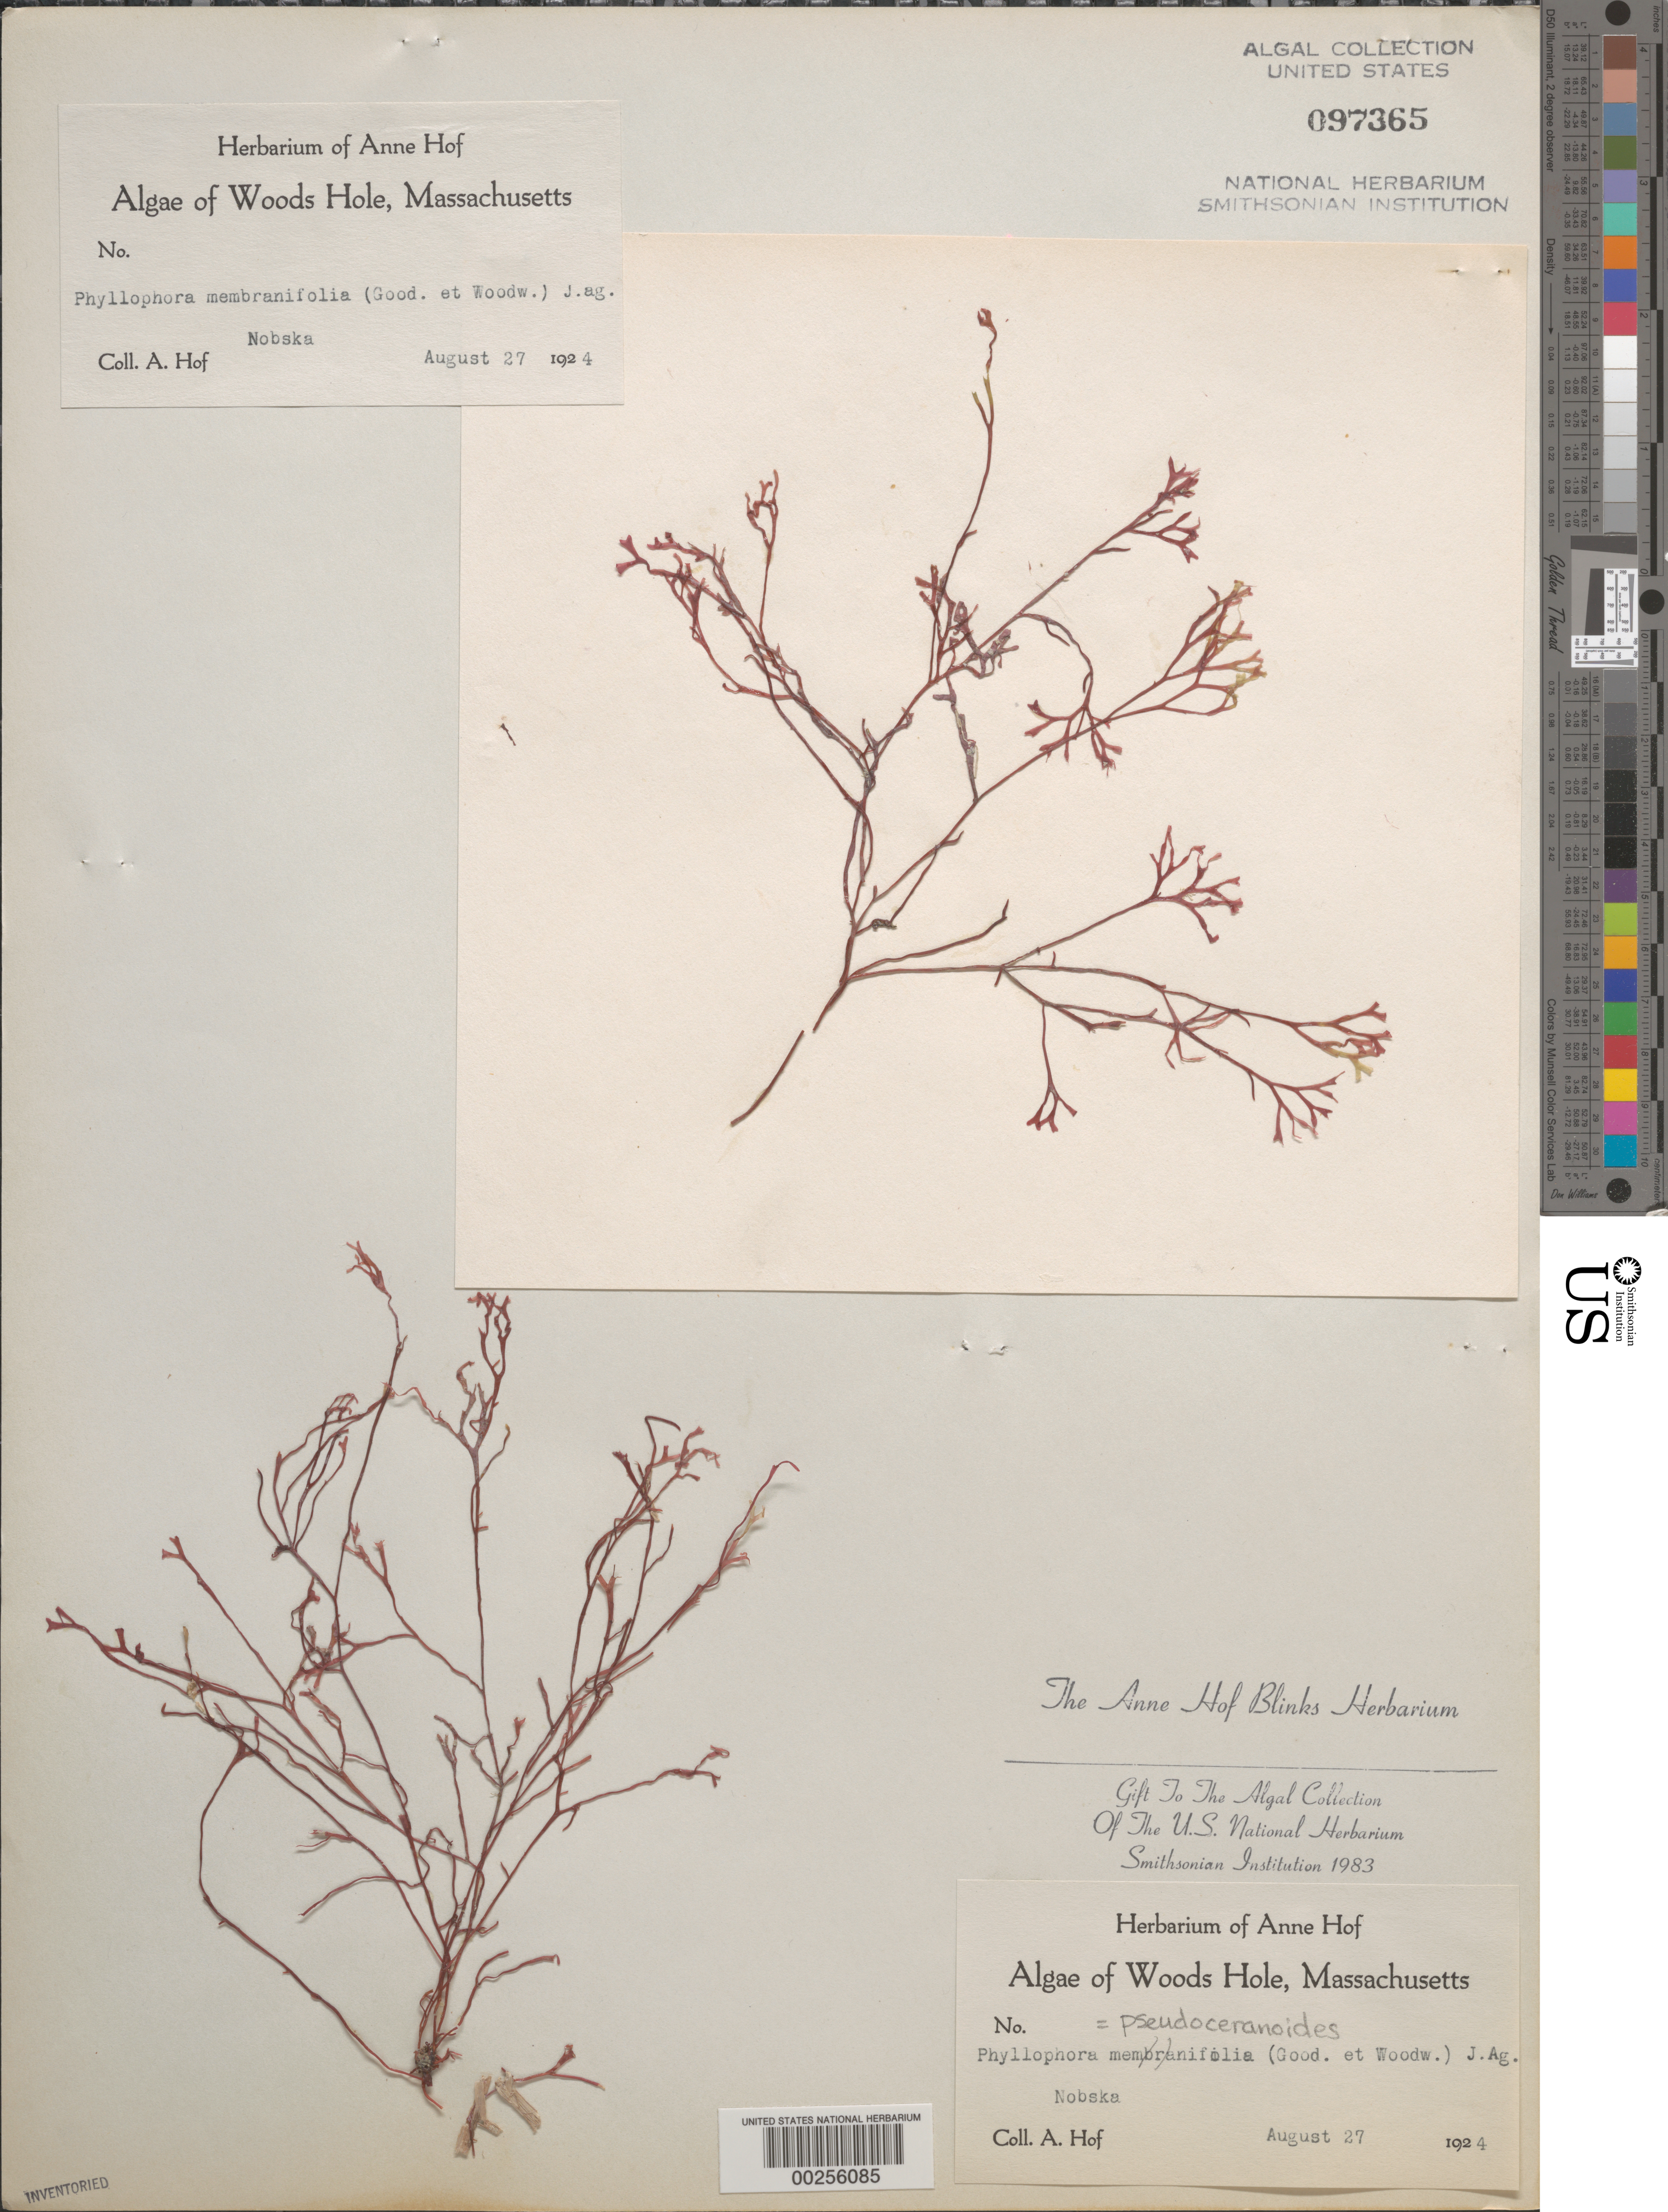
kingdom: Plantae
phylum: Rhodophyta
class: Florideophyceae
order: Gigartinales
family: Phyllophoraceae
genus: Phyllophora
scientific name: Phyllophora pseudoceranoides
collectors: A. Blinks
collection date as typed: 27 Aug 1924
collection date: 1924-08-27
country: United States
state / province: Massachusetts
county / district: Barnstable County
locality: Nobska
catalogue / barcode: US 97365